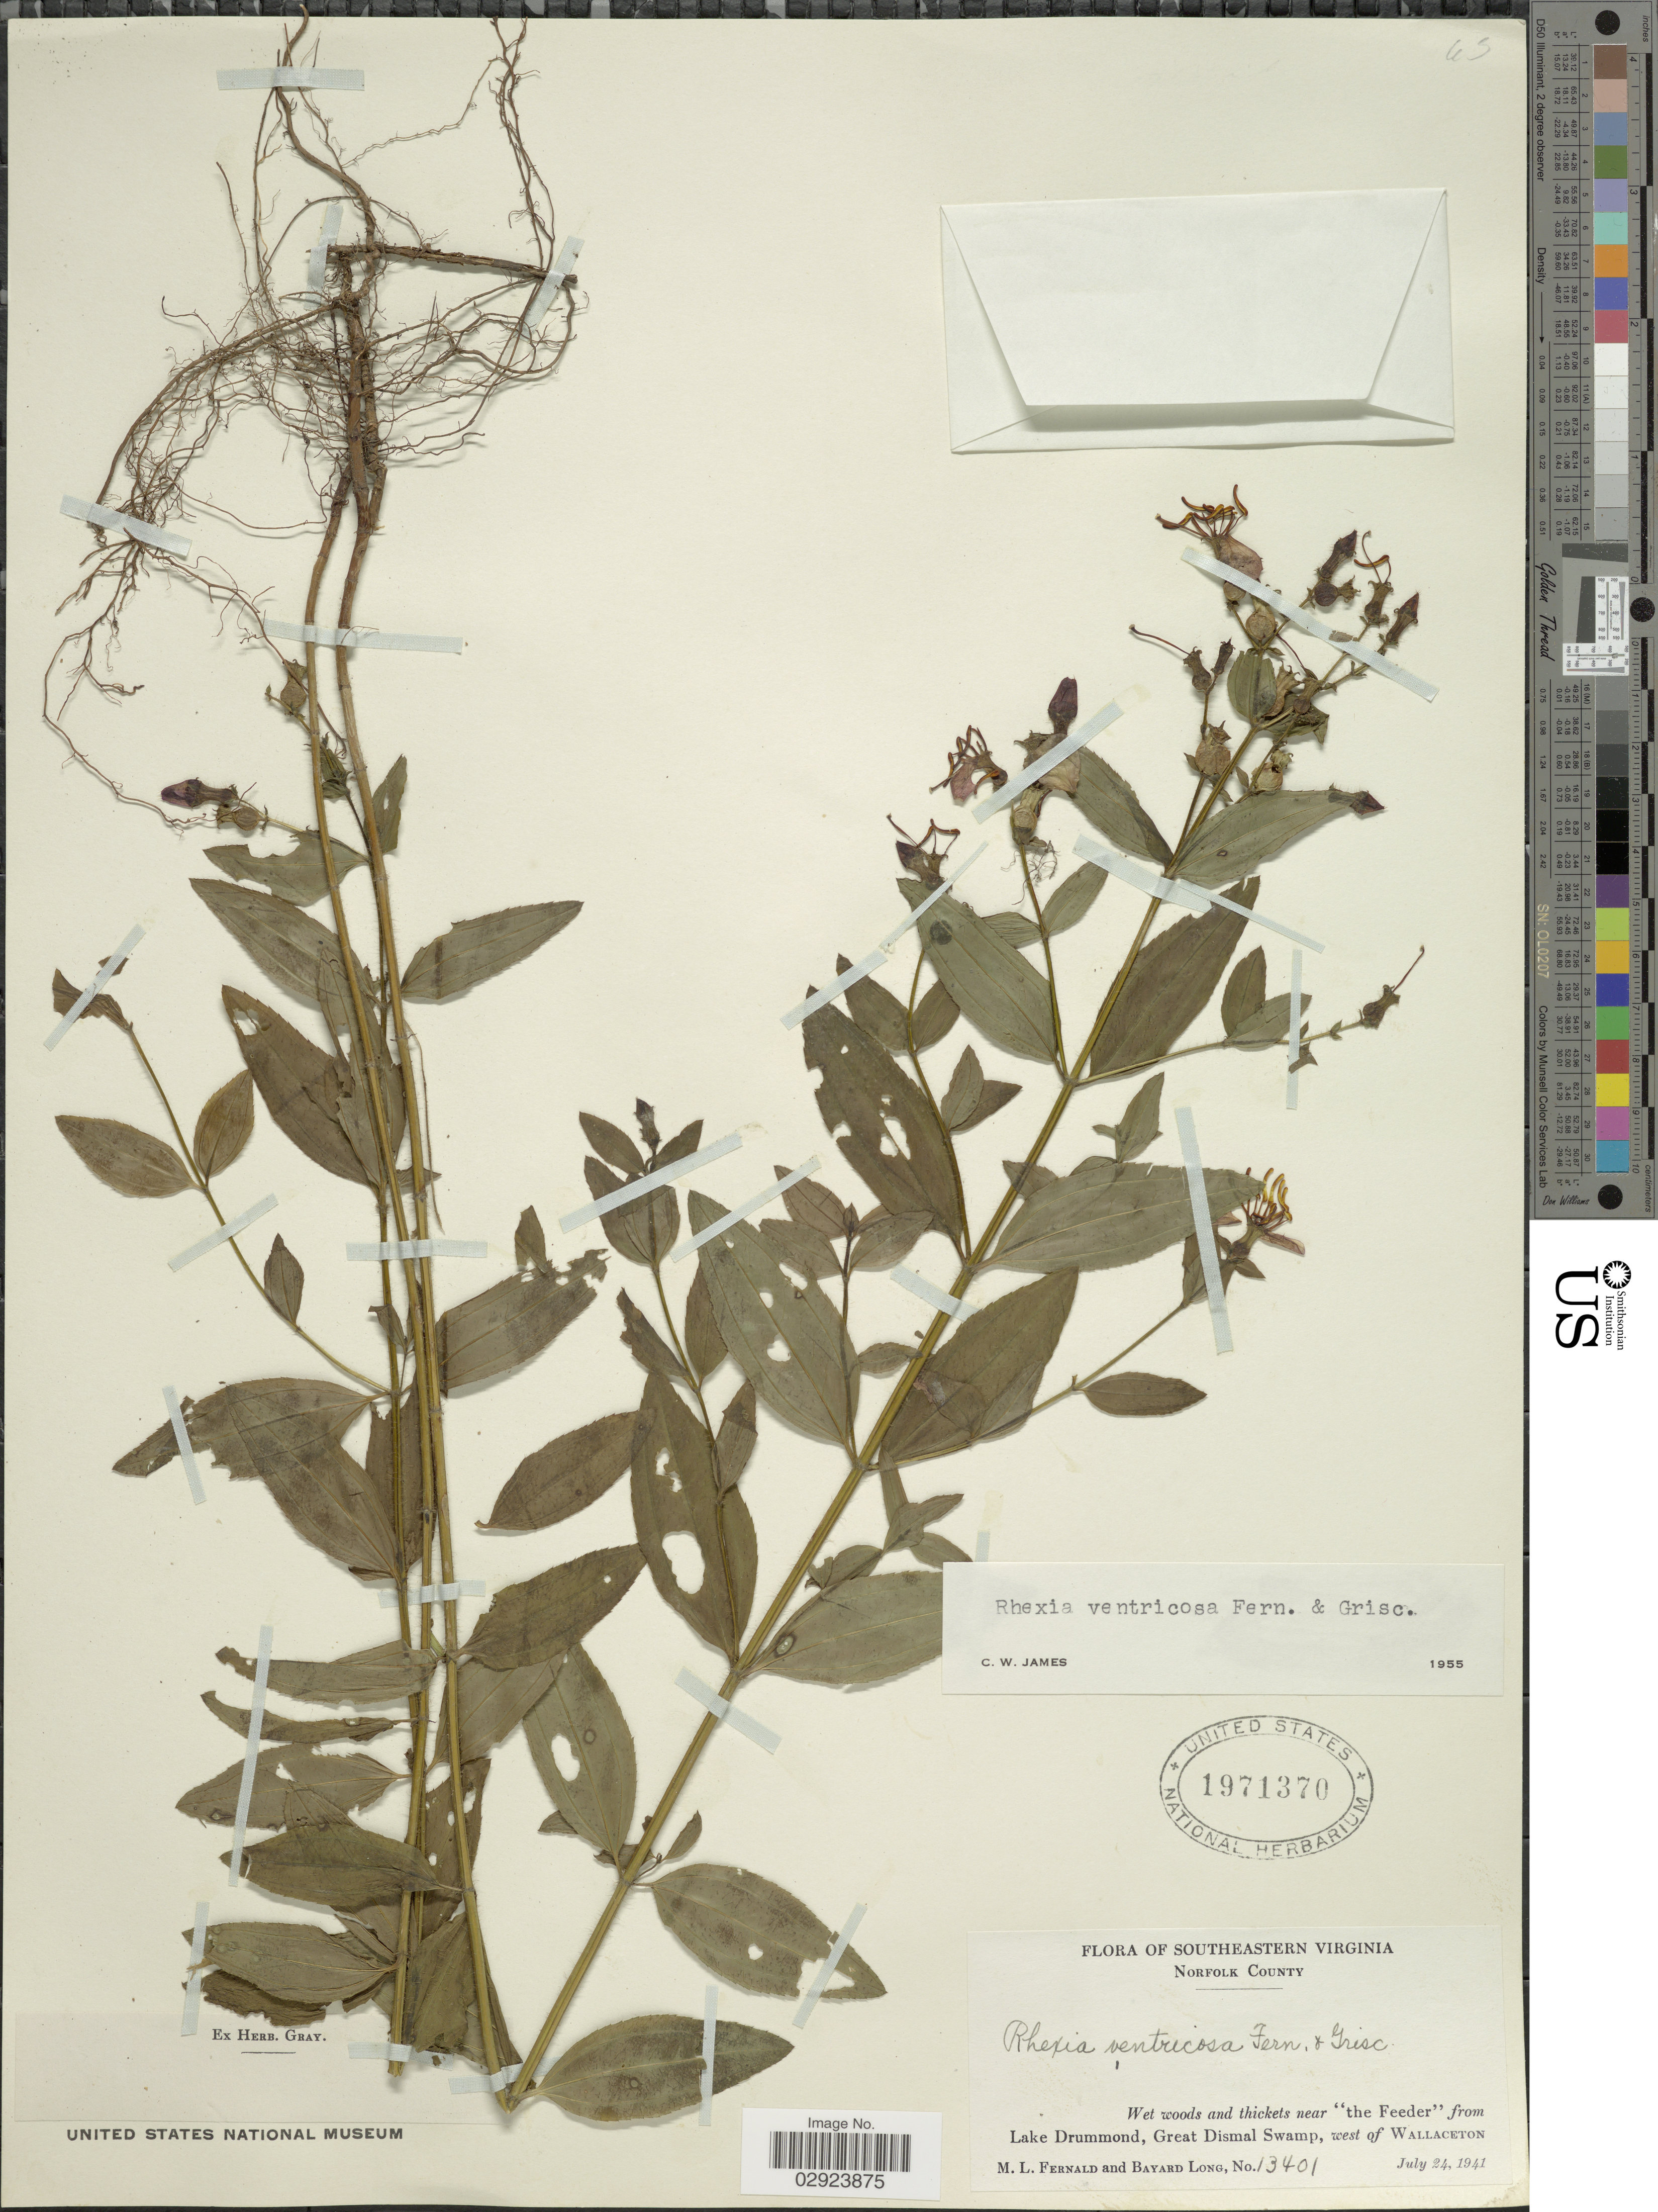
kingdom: Plantae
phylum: Tracheophyta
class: Magnoliopsida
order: Myrtales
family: Melastomataceae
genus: Rhexia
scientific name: Rhexia ventricosa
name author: Fernald & Griscom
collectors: M. L. Fernald & B. Long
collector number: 13401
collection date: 1941-07-24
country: United States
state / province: Virginia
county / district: City of Norfolk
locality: Southeastern Virginia. Norfolk County. Wet woods and thickets near "the Feeder" from Lake Drummond, Great Dismal Swamp, west of Wallaceton.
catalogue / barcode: US 1971370